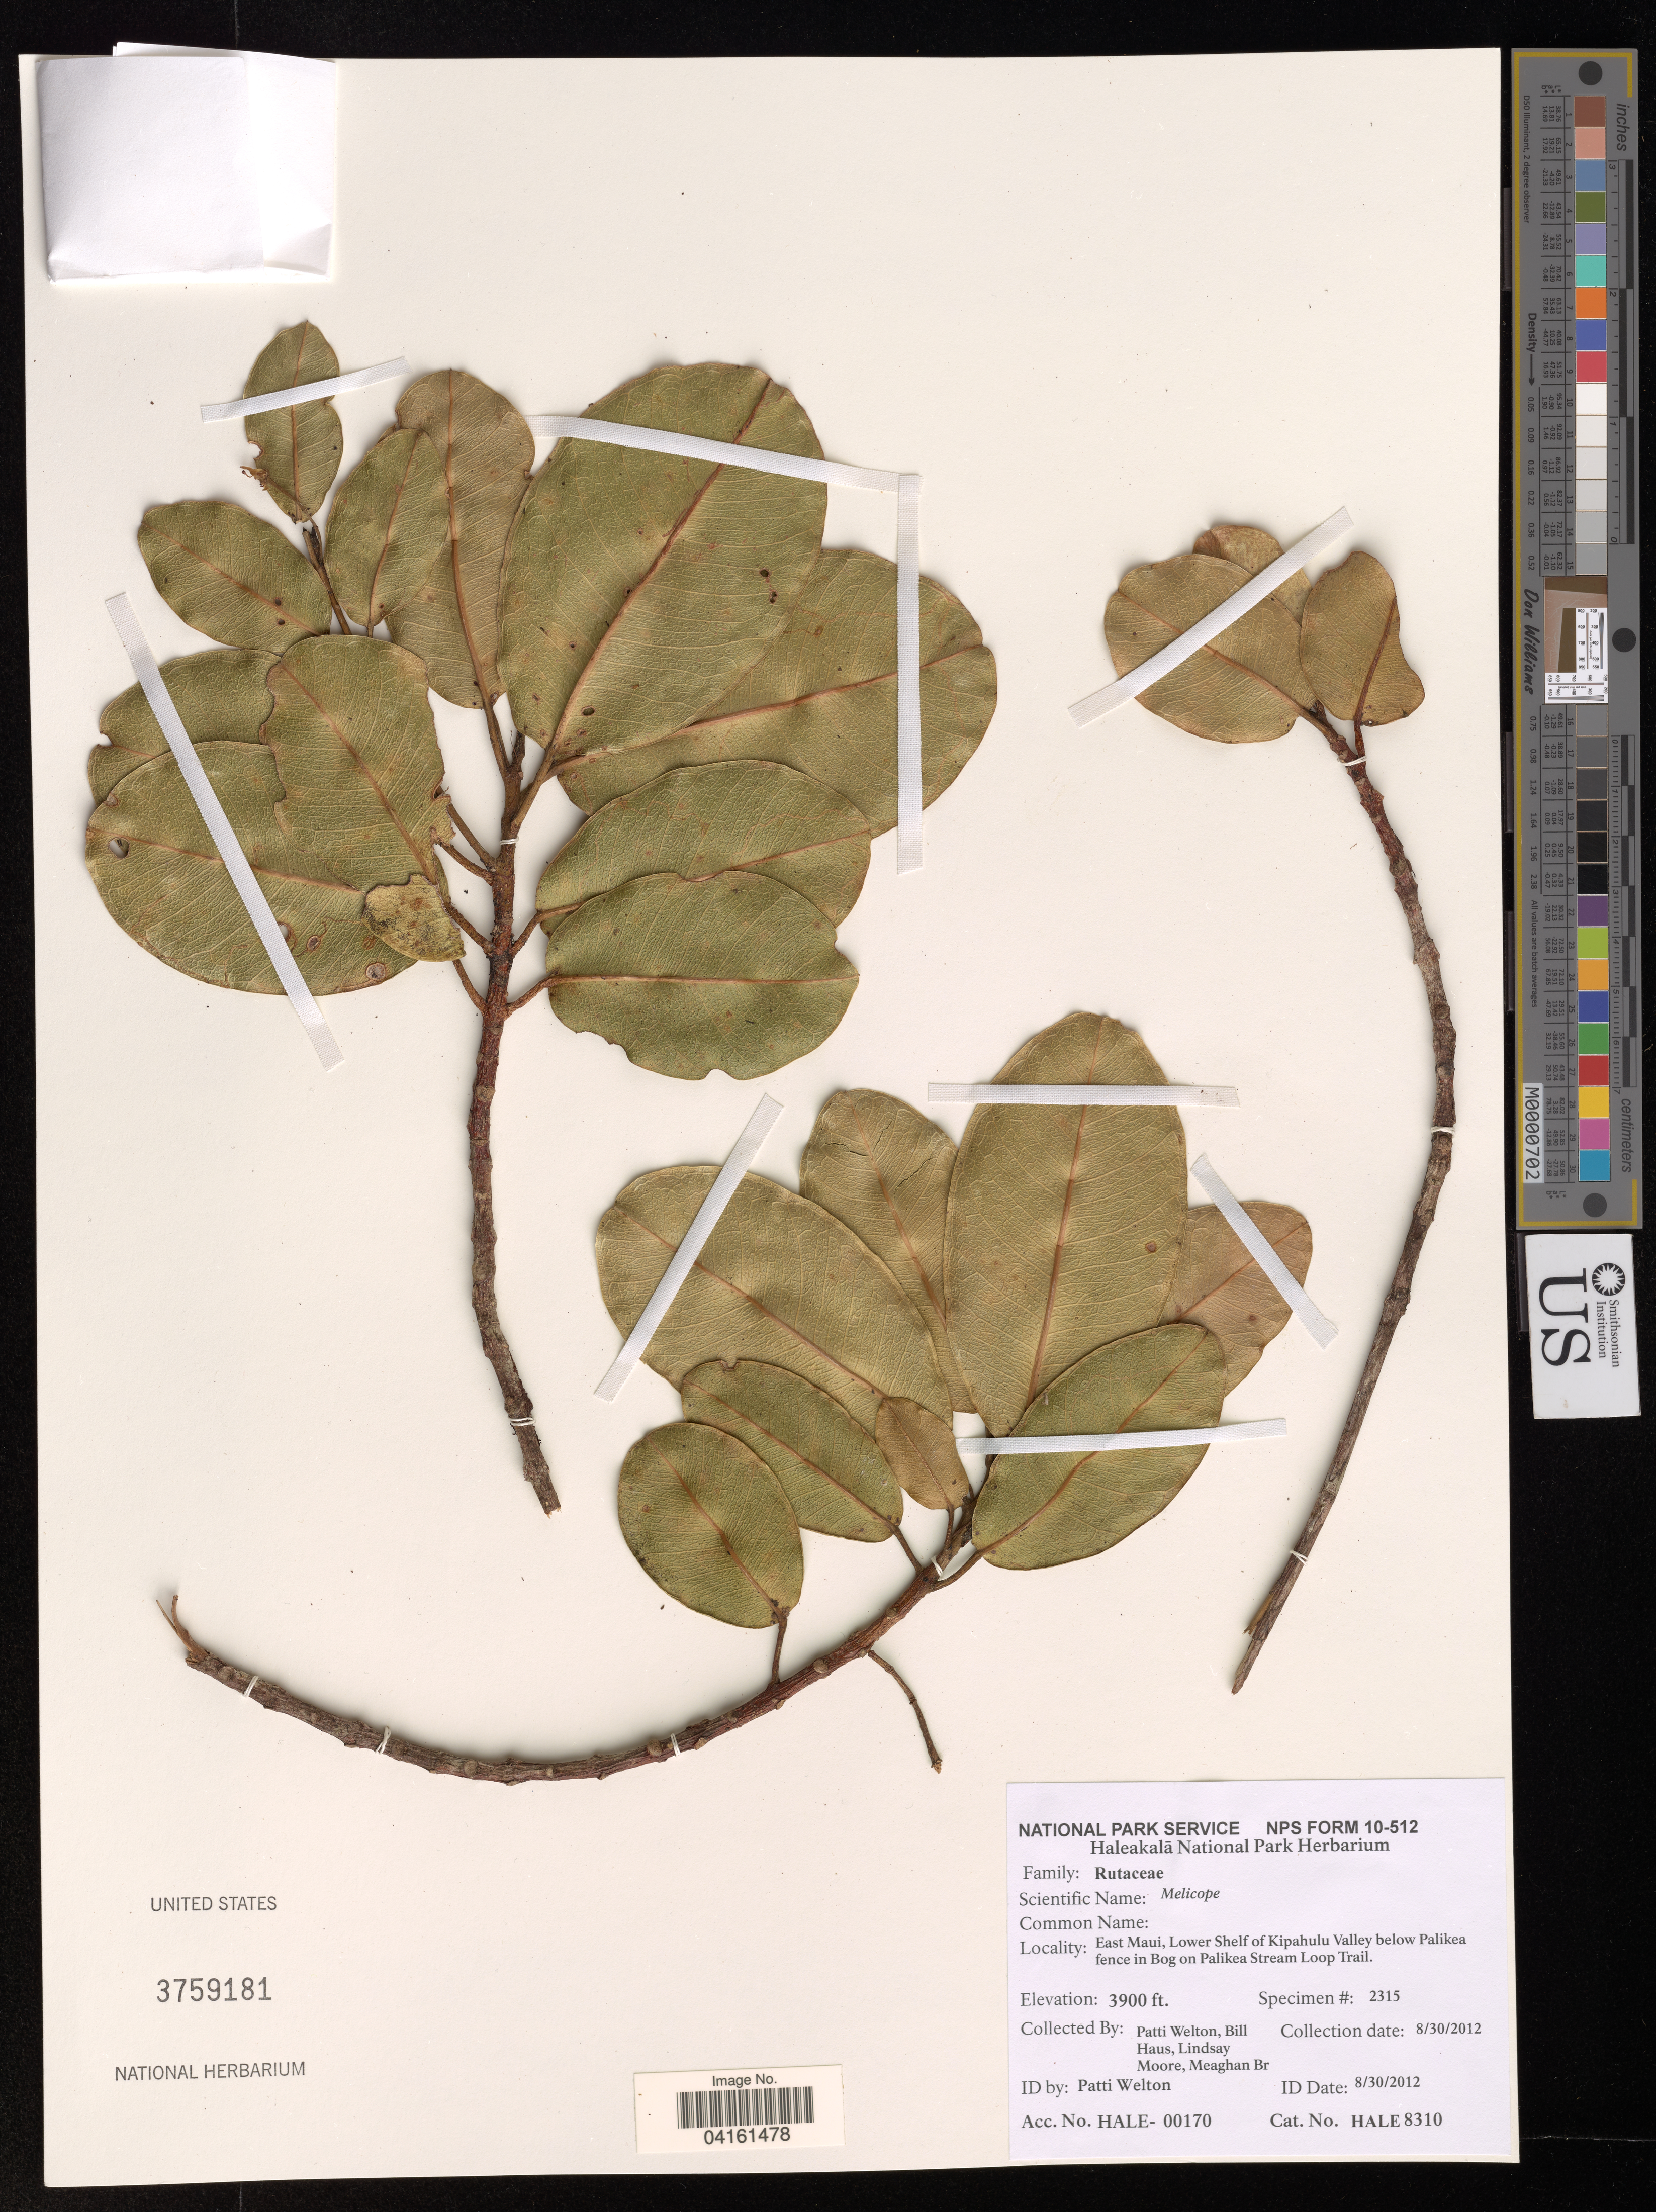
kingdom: Plantae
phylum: Tracheophyta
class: Magnoliopsida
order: Sapindales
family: Rutaceae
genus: Melicope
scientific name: Melicope sp.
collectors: P. Welton, B. Haus & L. Moore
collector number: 2315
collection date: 2012-08-30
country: United States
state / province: Hawaii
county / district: Maui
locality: East Maui, Lower Shelf of Kipahulu Valley below Palikea fence in Bog on Palikea Stream Loop Trail.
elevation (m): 1189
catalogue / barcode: US 3759181